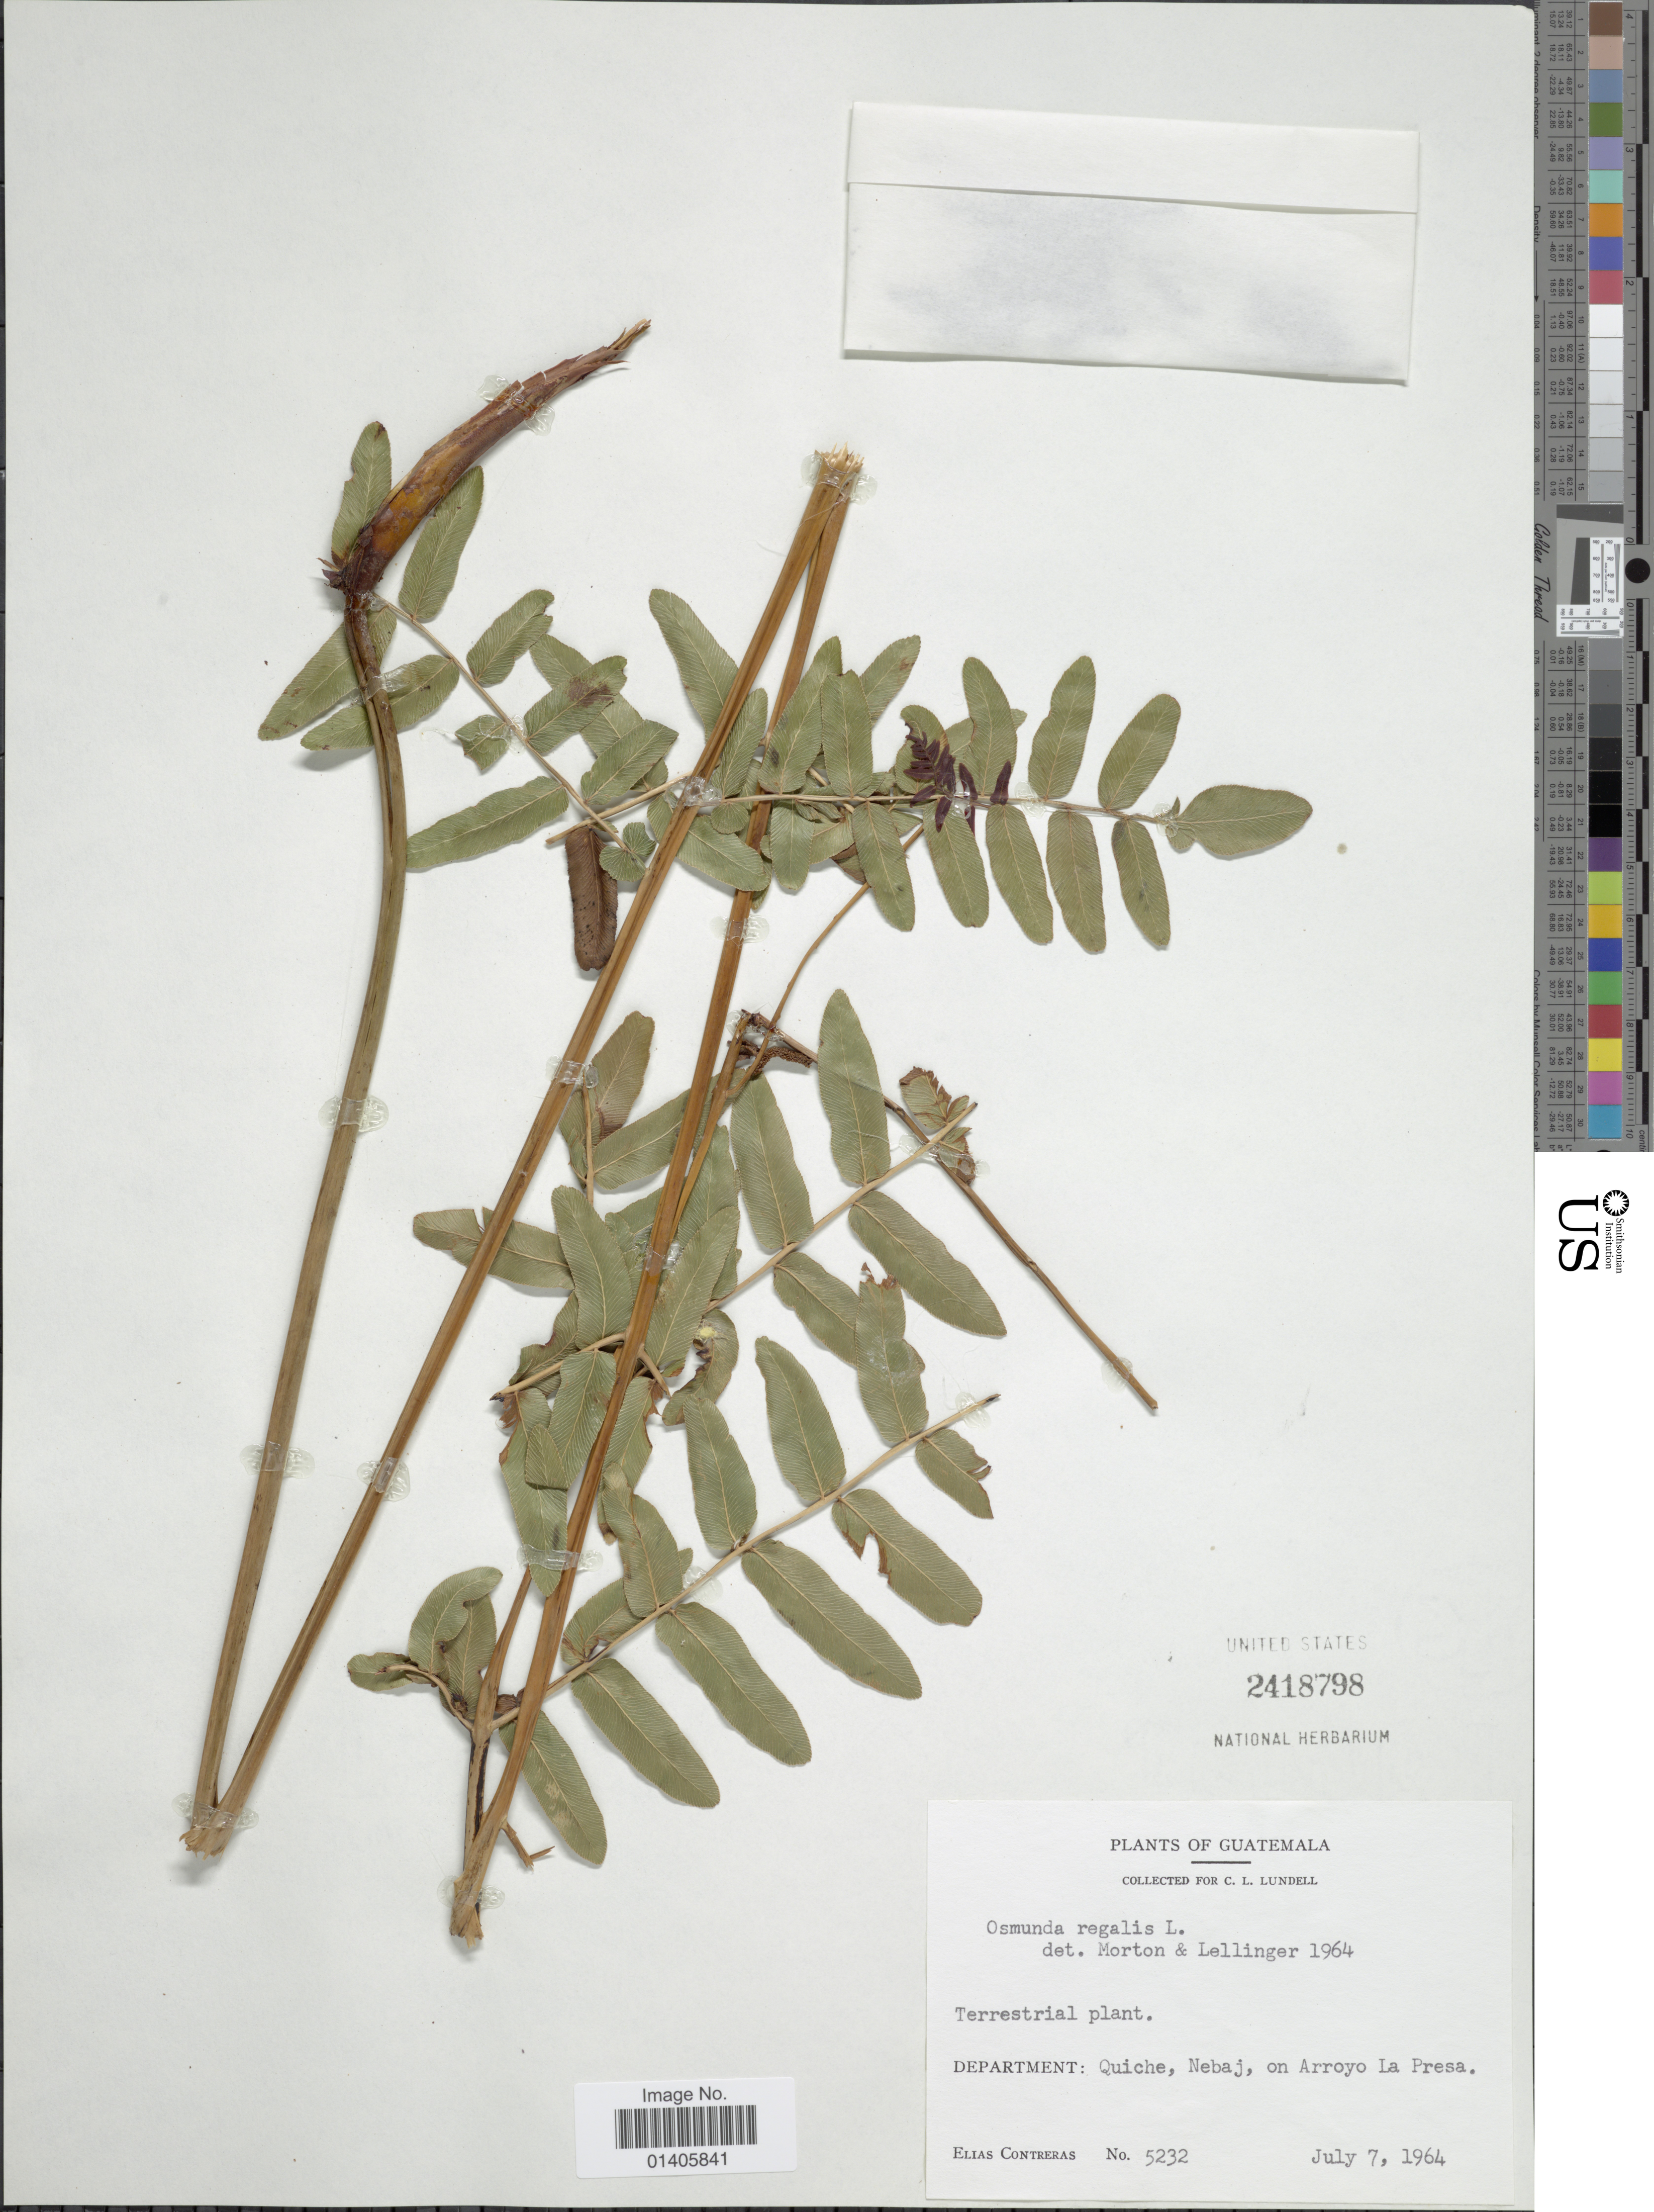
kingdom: Plantae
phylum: Tracheophyta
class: Polypodiopsida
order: Osmundales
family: Osmundaceae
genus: Osmunda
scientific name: Osmunda regalis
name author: L.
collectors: E. Contreras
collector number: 5232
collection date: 1964-07-07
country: Guatemala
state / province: El Quiché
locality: Nebaj, on Arroyo La Presa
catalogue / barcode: US 2418798